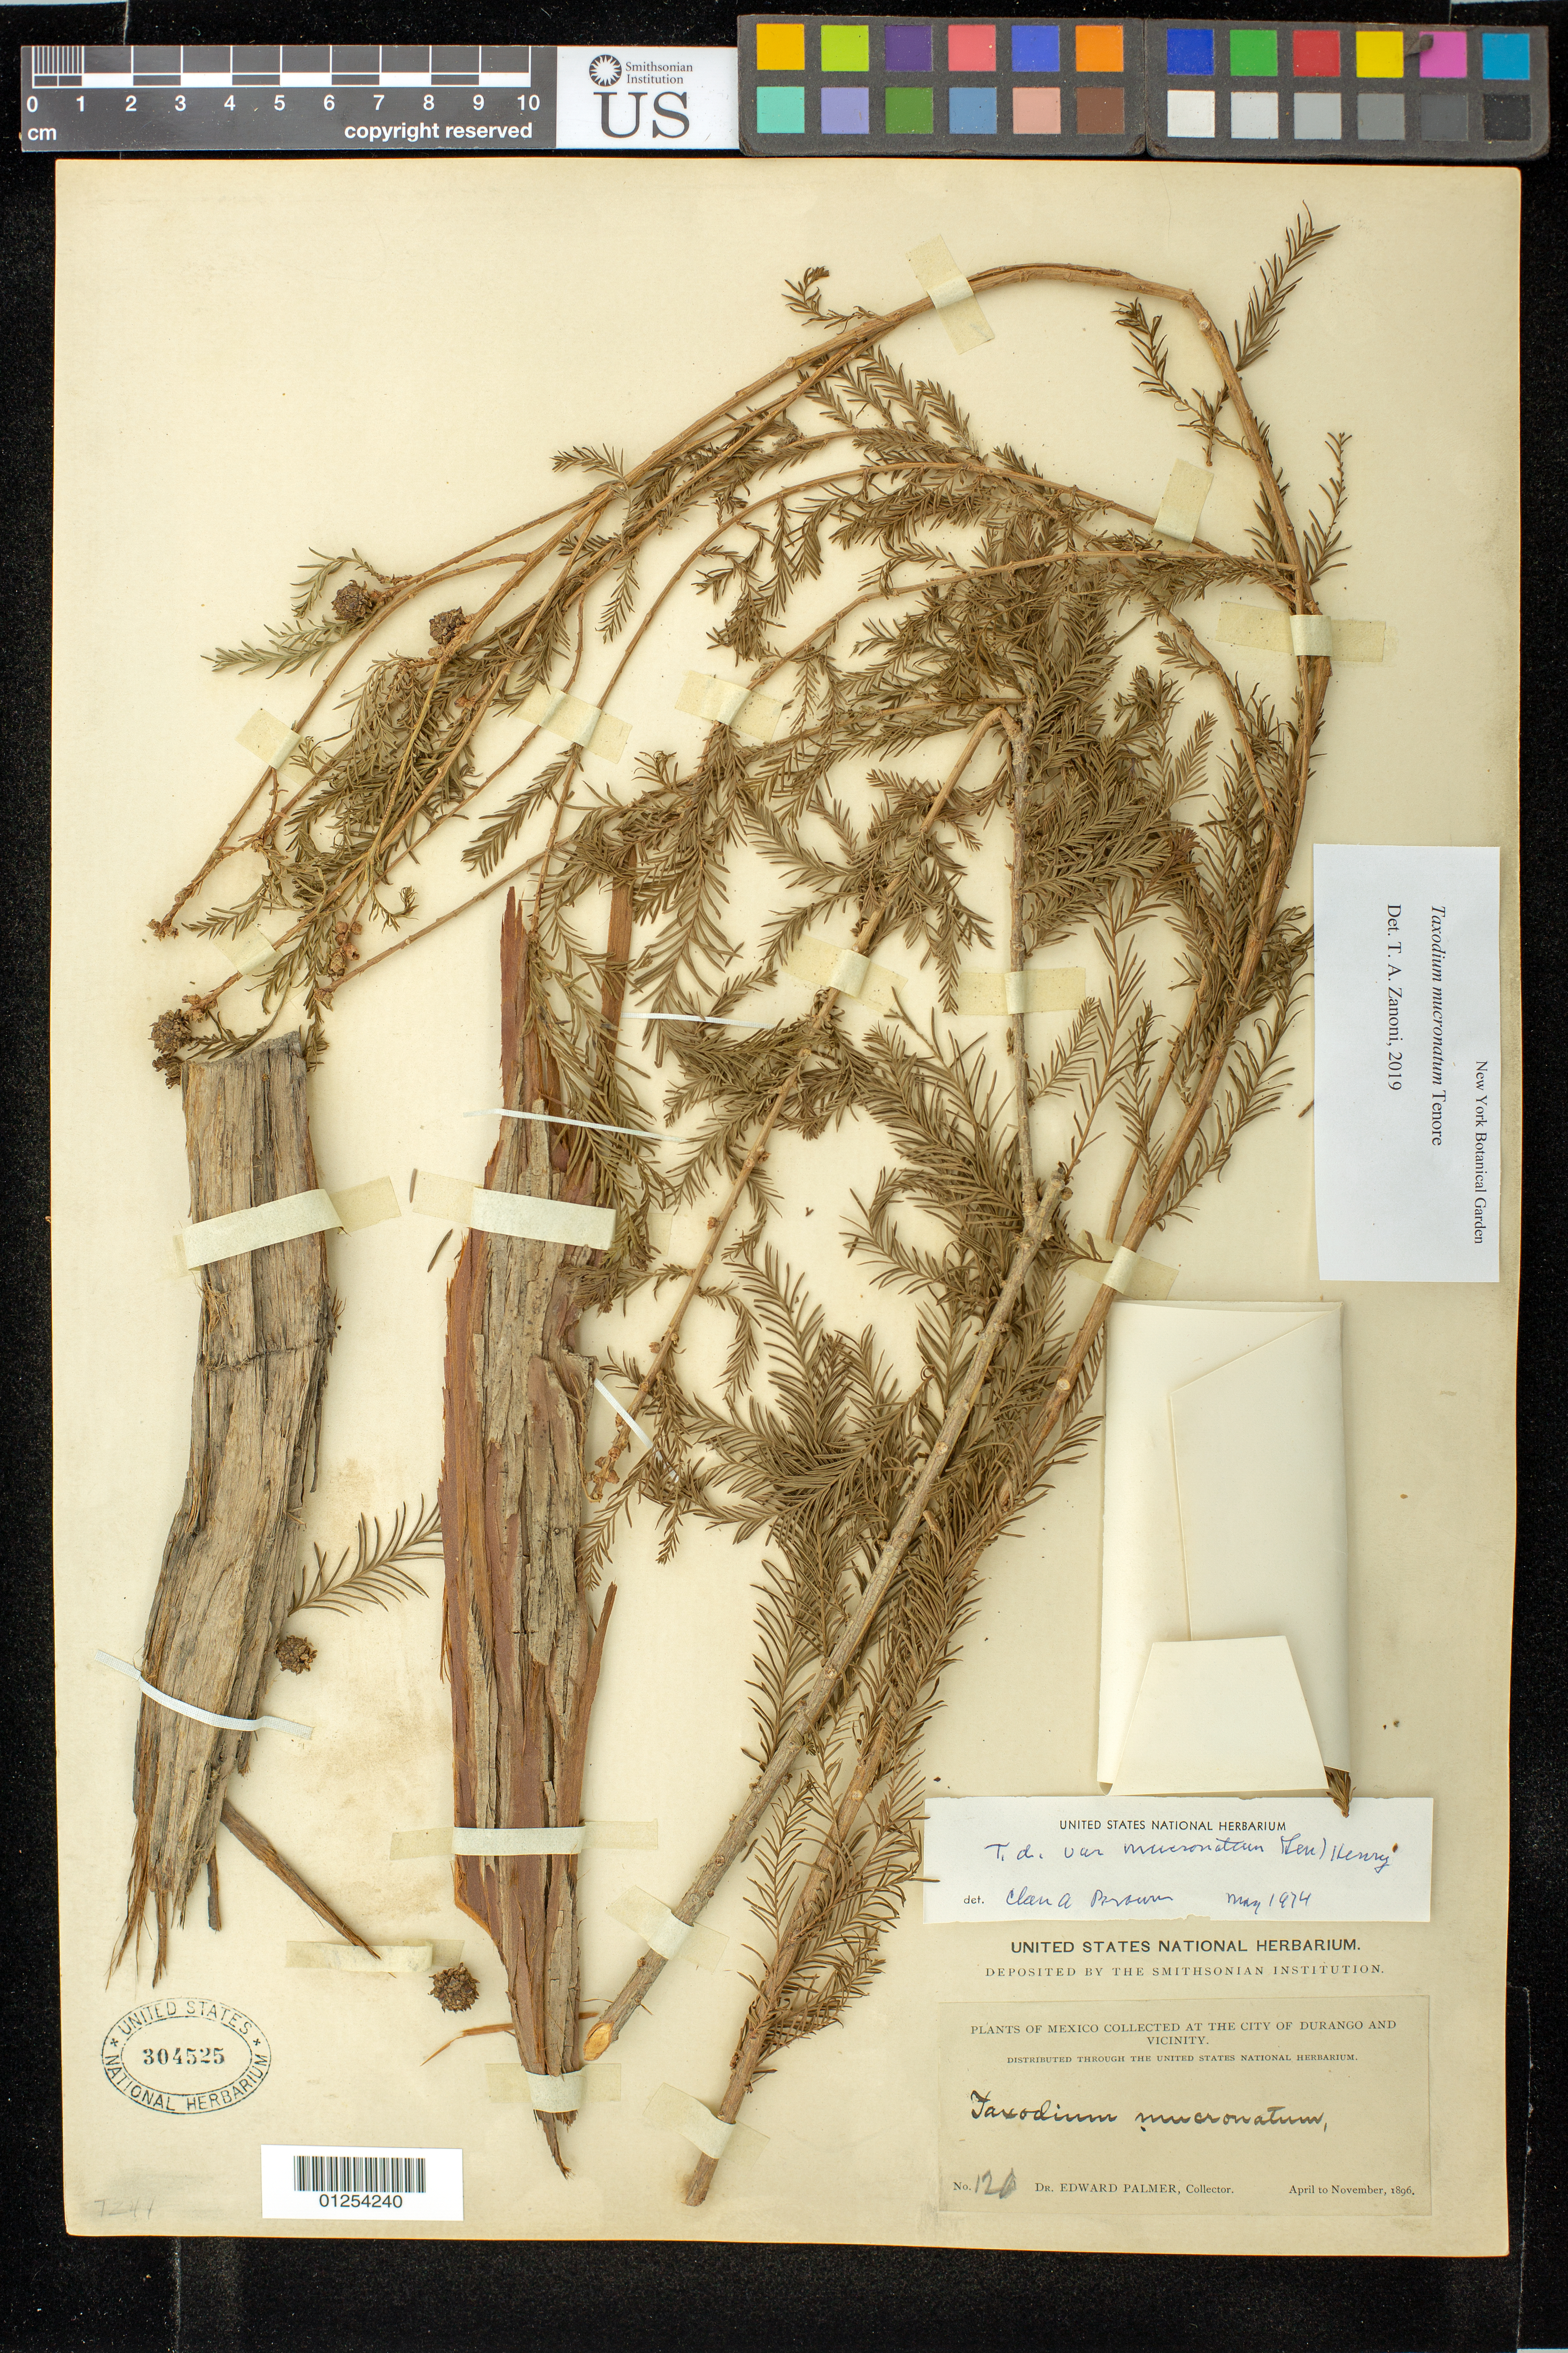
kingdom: Plantae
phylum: Tracheophyta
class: Pinopsida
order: Pinales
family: Cupressaceae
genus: Taxodium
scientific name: Taxodium mucronatum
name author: Ten.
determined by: Zanoni, T. A., (NY), New York Botanical Garden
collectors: E. Palmer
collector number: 126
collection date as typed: Apr 1896 to -- Nov 1896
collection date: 1896-04/1896-11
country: Mexico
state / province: Durango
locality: Durango and vicinity.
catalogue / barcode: US 304525